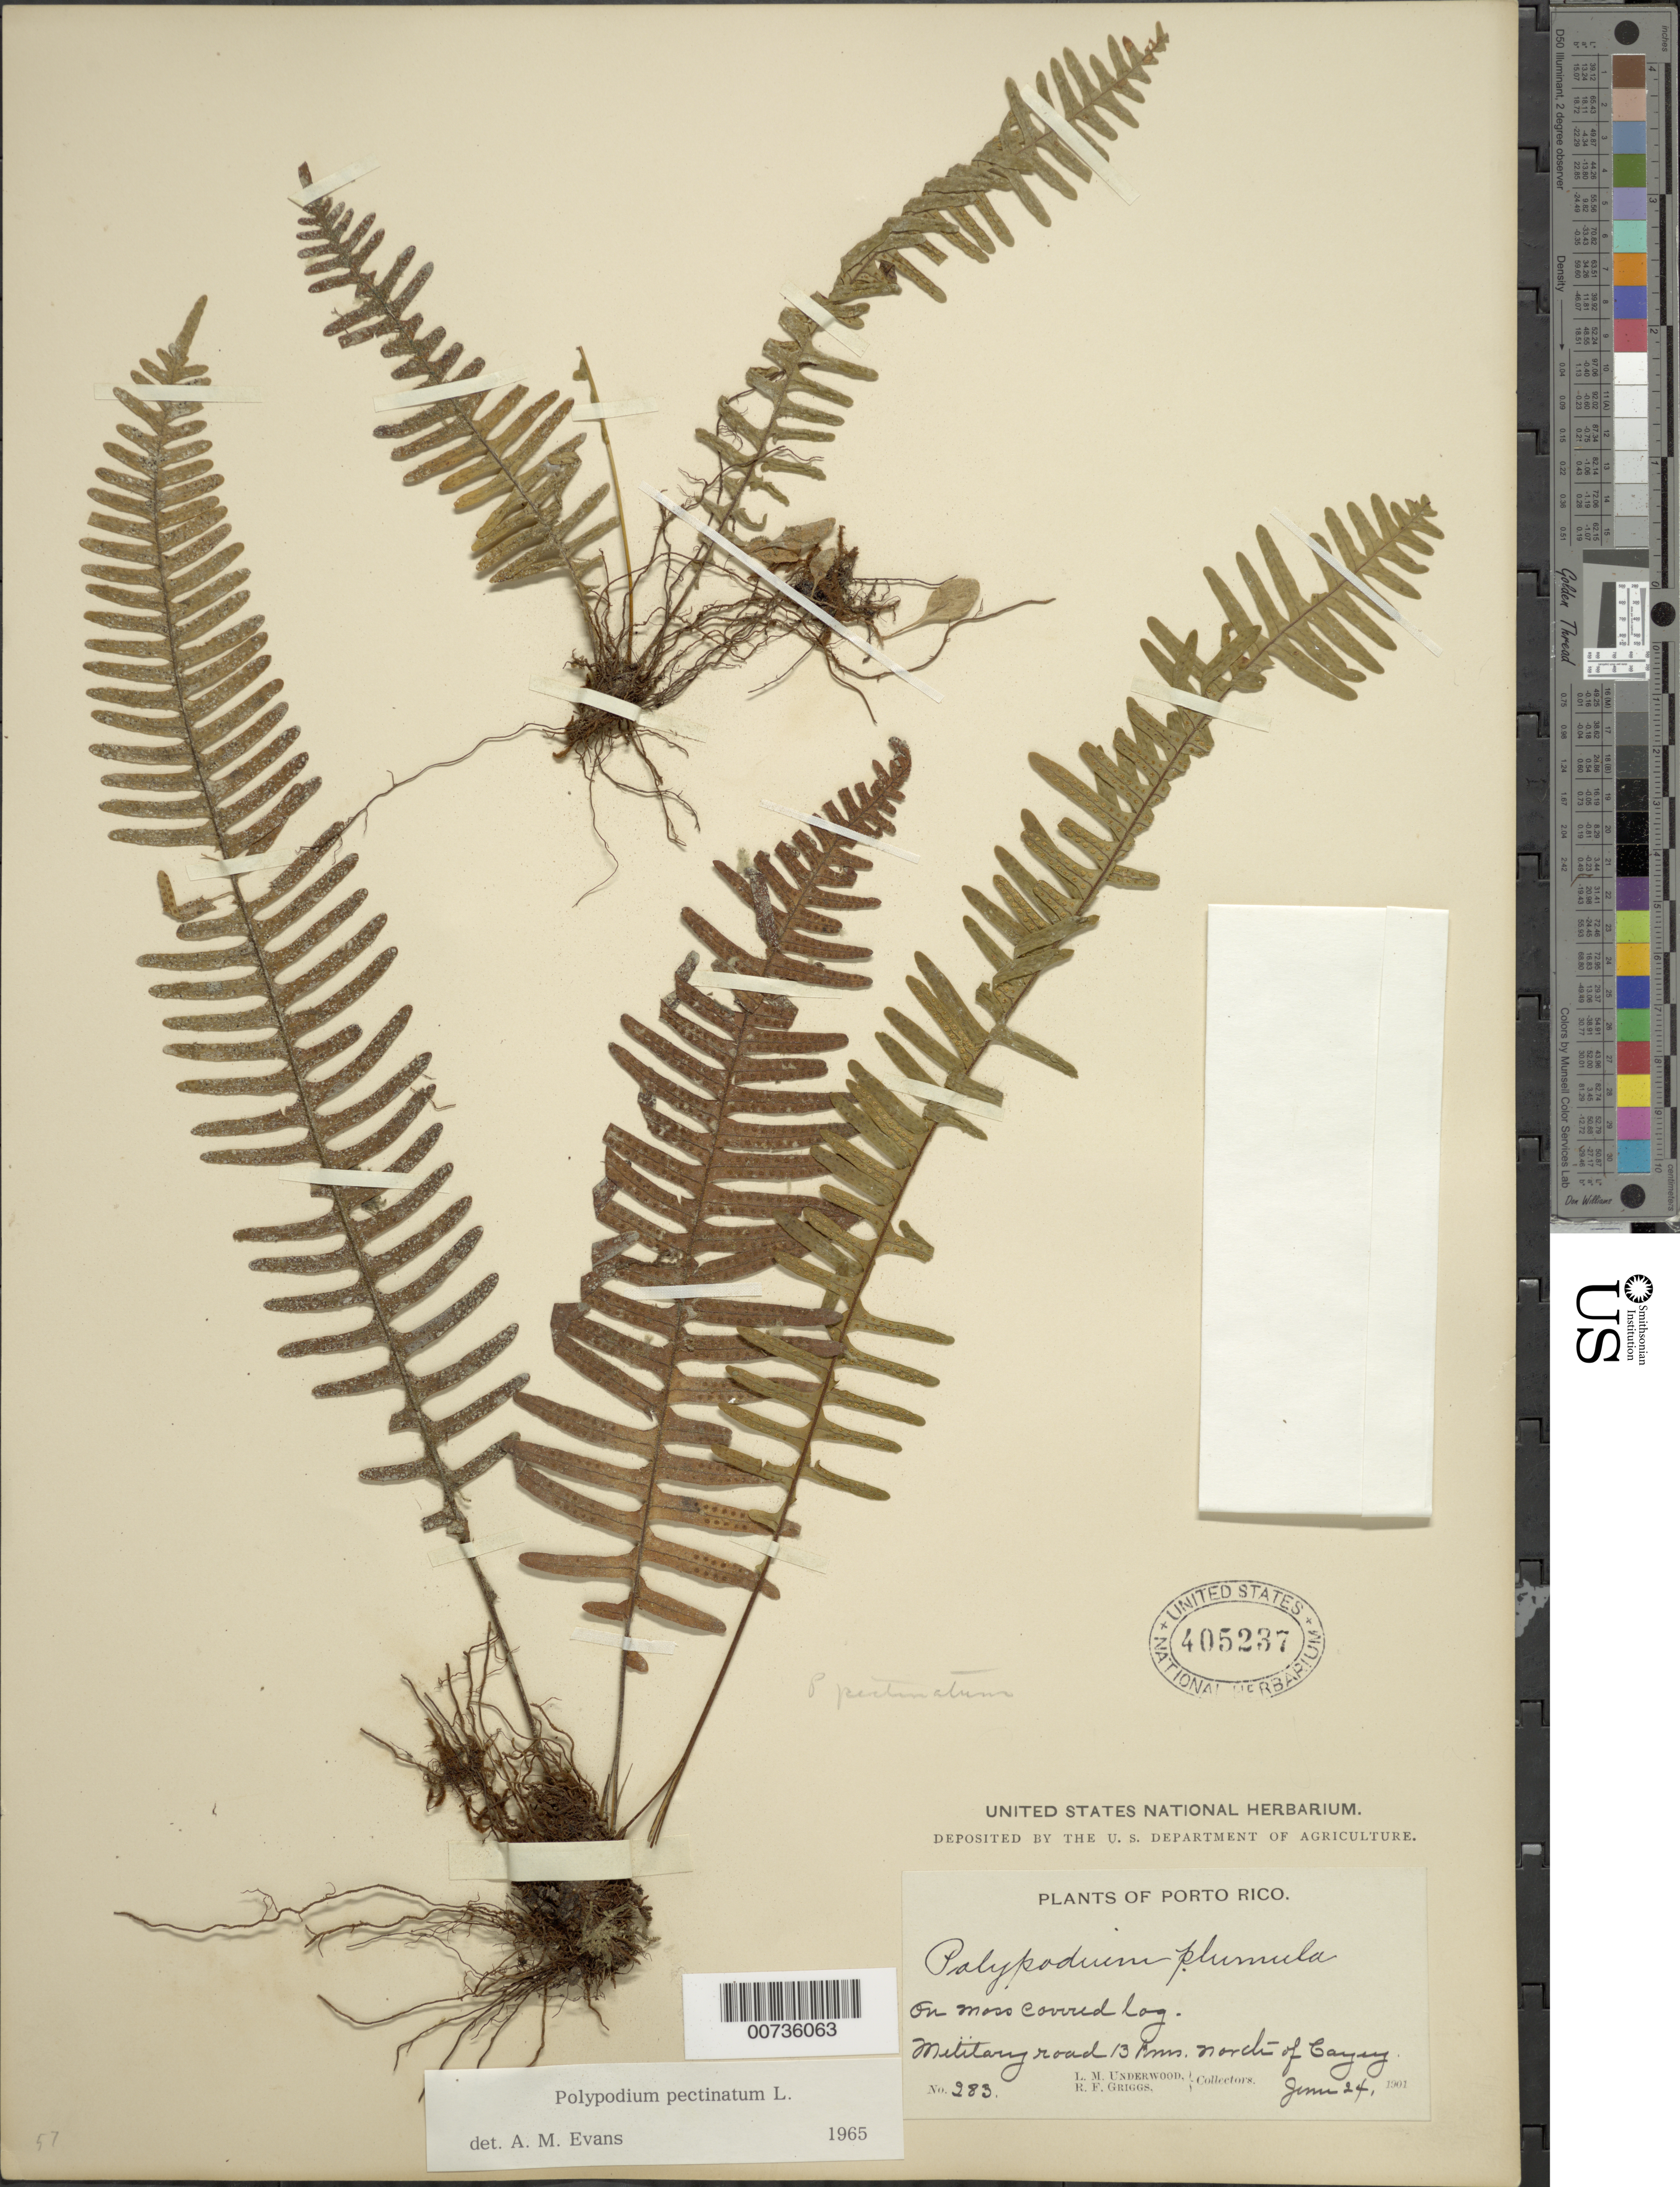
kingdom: Plantae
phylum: Tracheophyta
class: Polypodiopsida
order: Polypodiales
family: Polypodiaceae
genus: Pecluma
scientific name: Pecluma pectinata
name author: (L.) M.G. Price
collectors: L. M. Underwood & R. F. Griggs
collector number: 283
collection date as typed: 24 Jun 1901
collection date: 1901-06-24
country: Puerto Rico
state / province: Cayey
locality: Cayey, Military Road 13 km N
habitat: On moss covered log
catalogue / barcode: US 405237